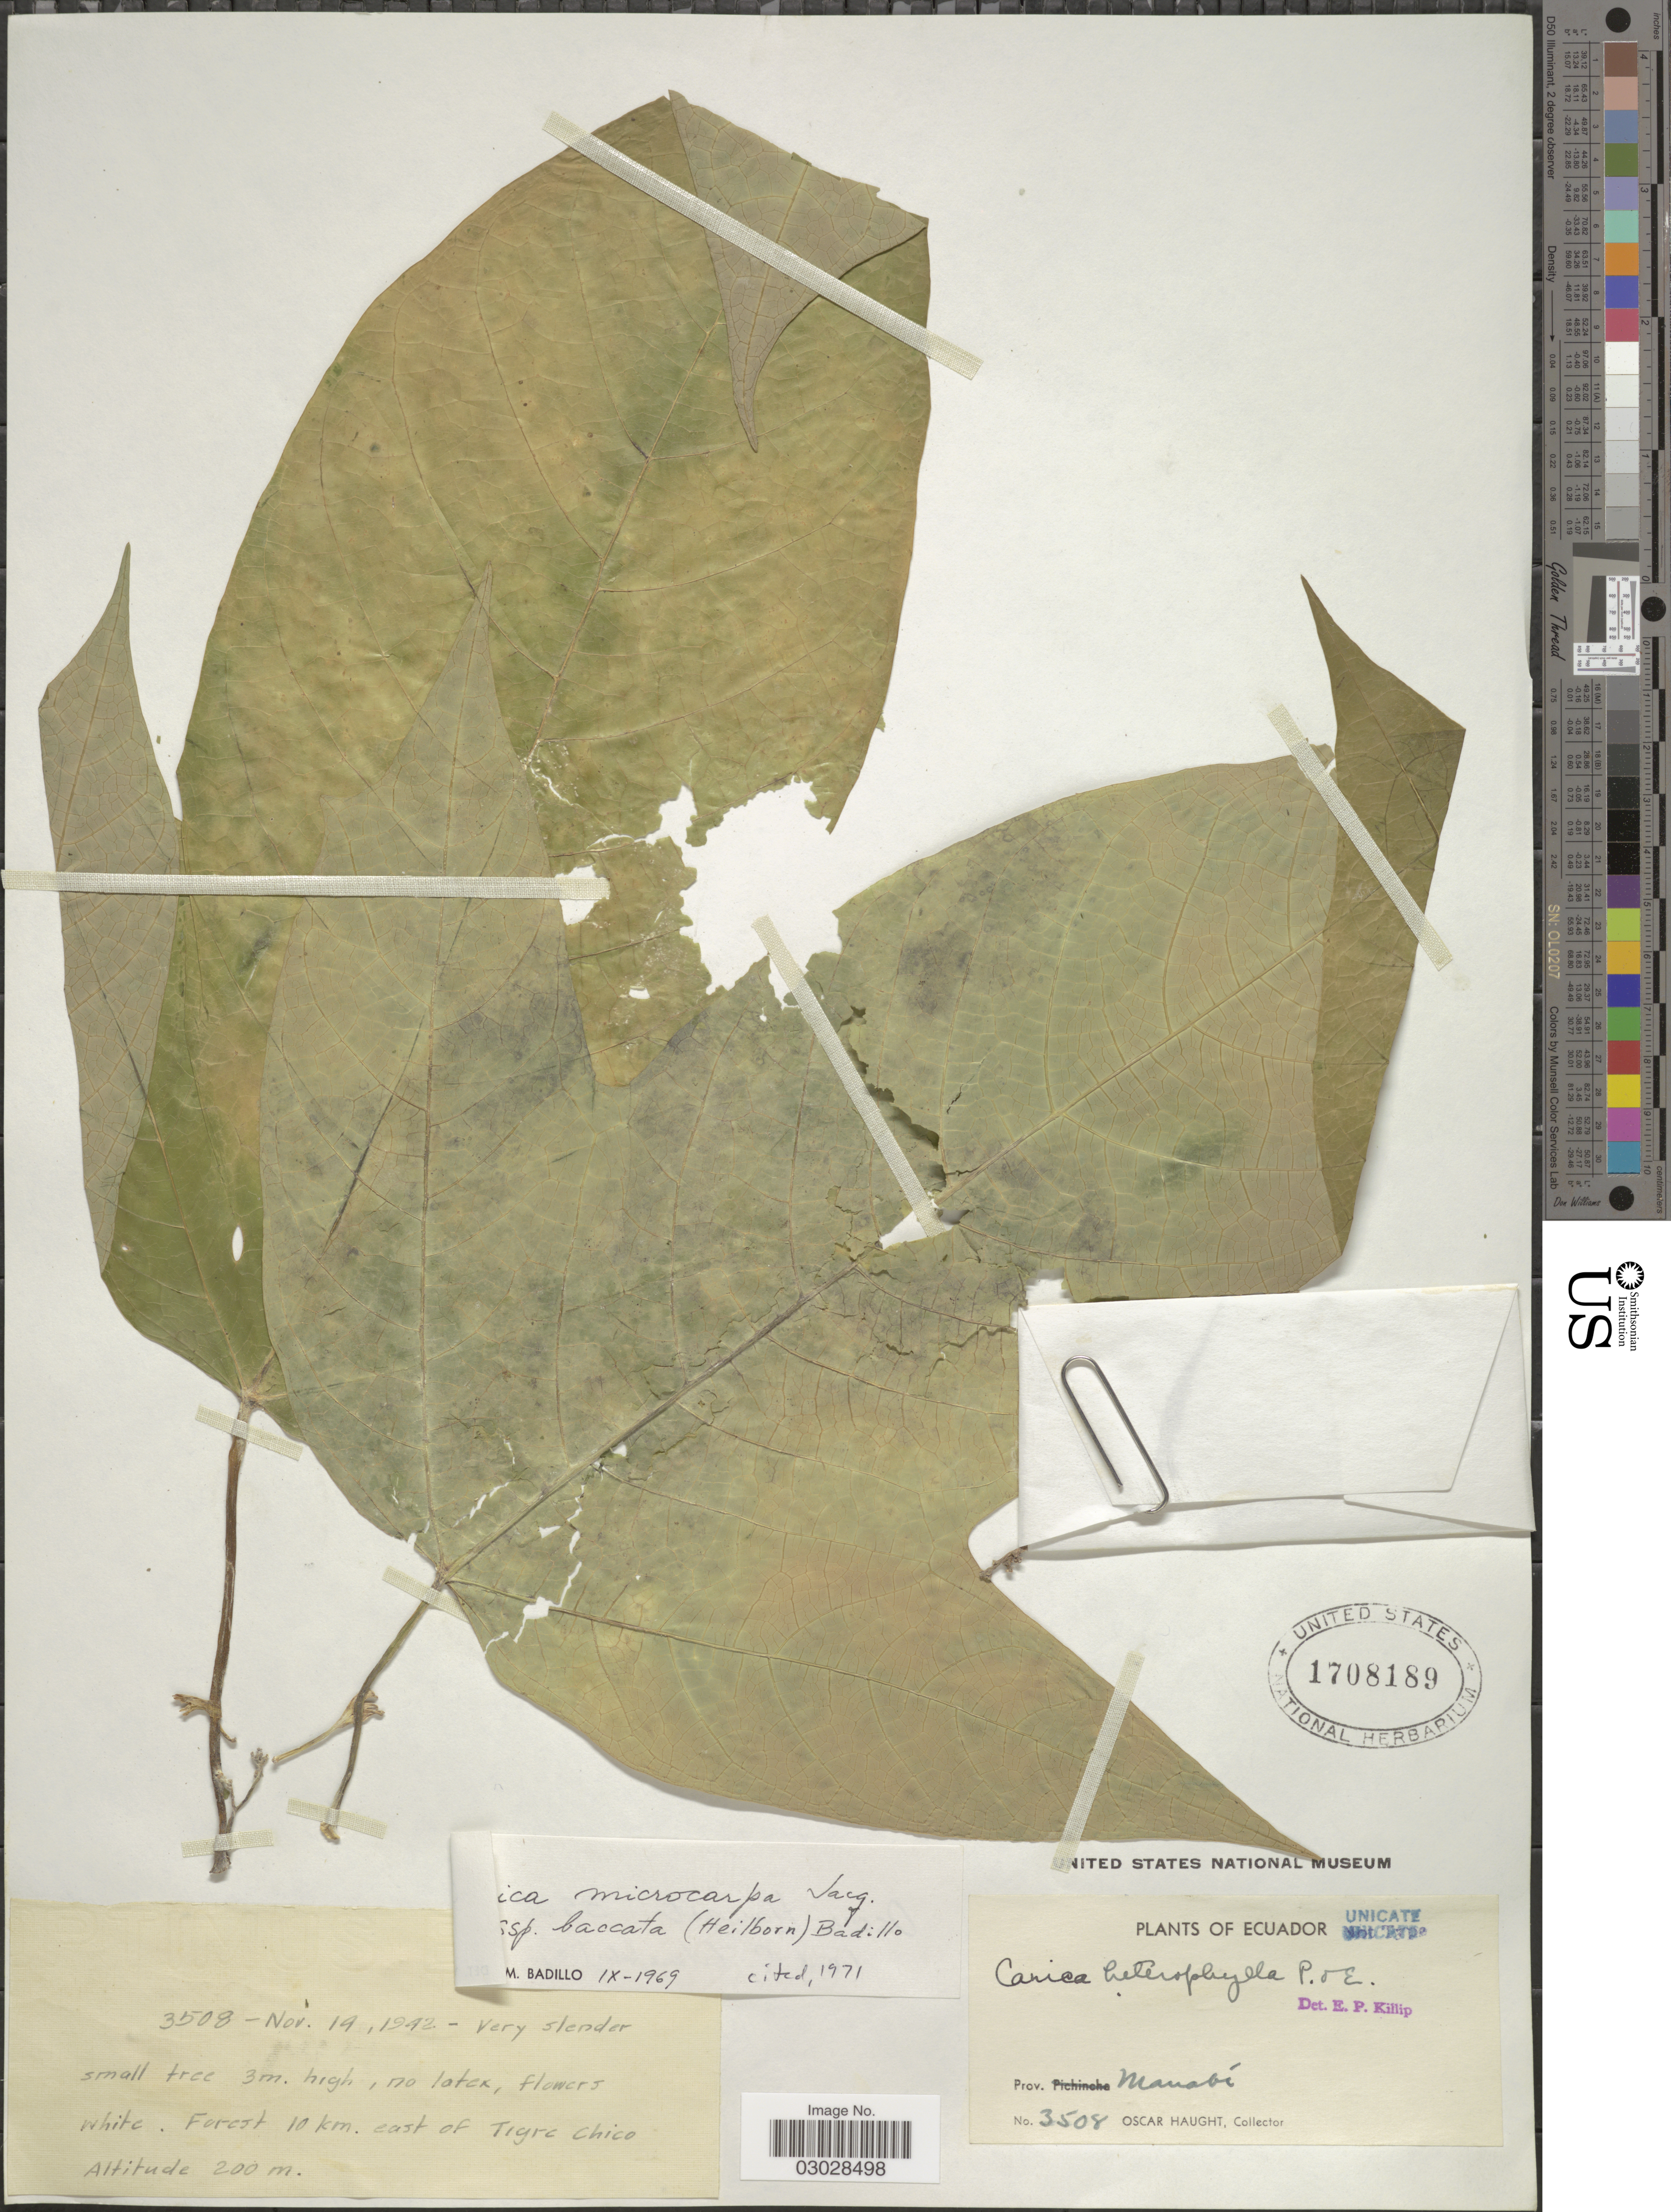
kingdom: Plantae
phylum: Tracheophyta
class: Magnoliopsida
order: Brassicales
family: Caricaceae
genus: Vasconcellea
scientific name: Vasconcellea microcarpa subsp. baccata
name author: (Heilborn) V.M. Badillo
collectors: O. L. Haught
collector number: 3508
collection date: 1942-11-19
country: Ecuador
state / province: Manabí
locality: Forest 10 km. east of Tigre Chico.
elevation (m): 200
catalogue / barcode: US 1708189